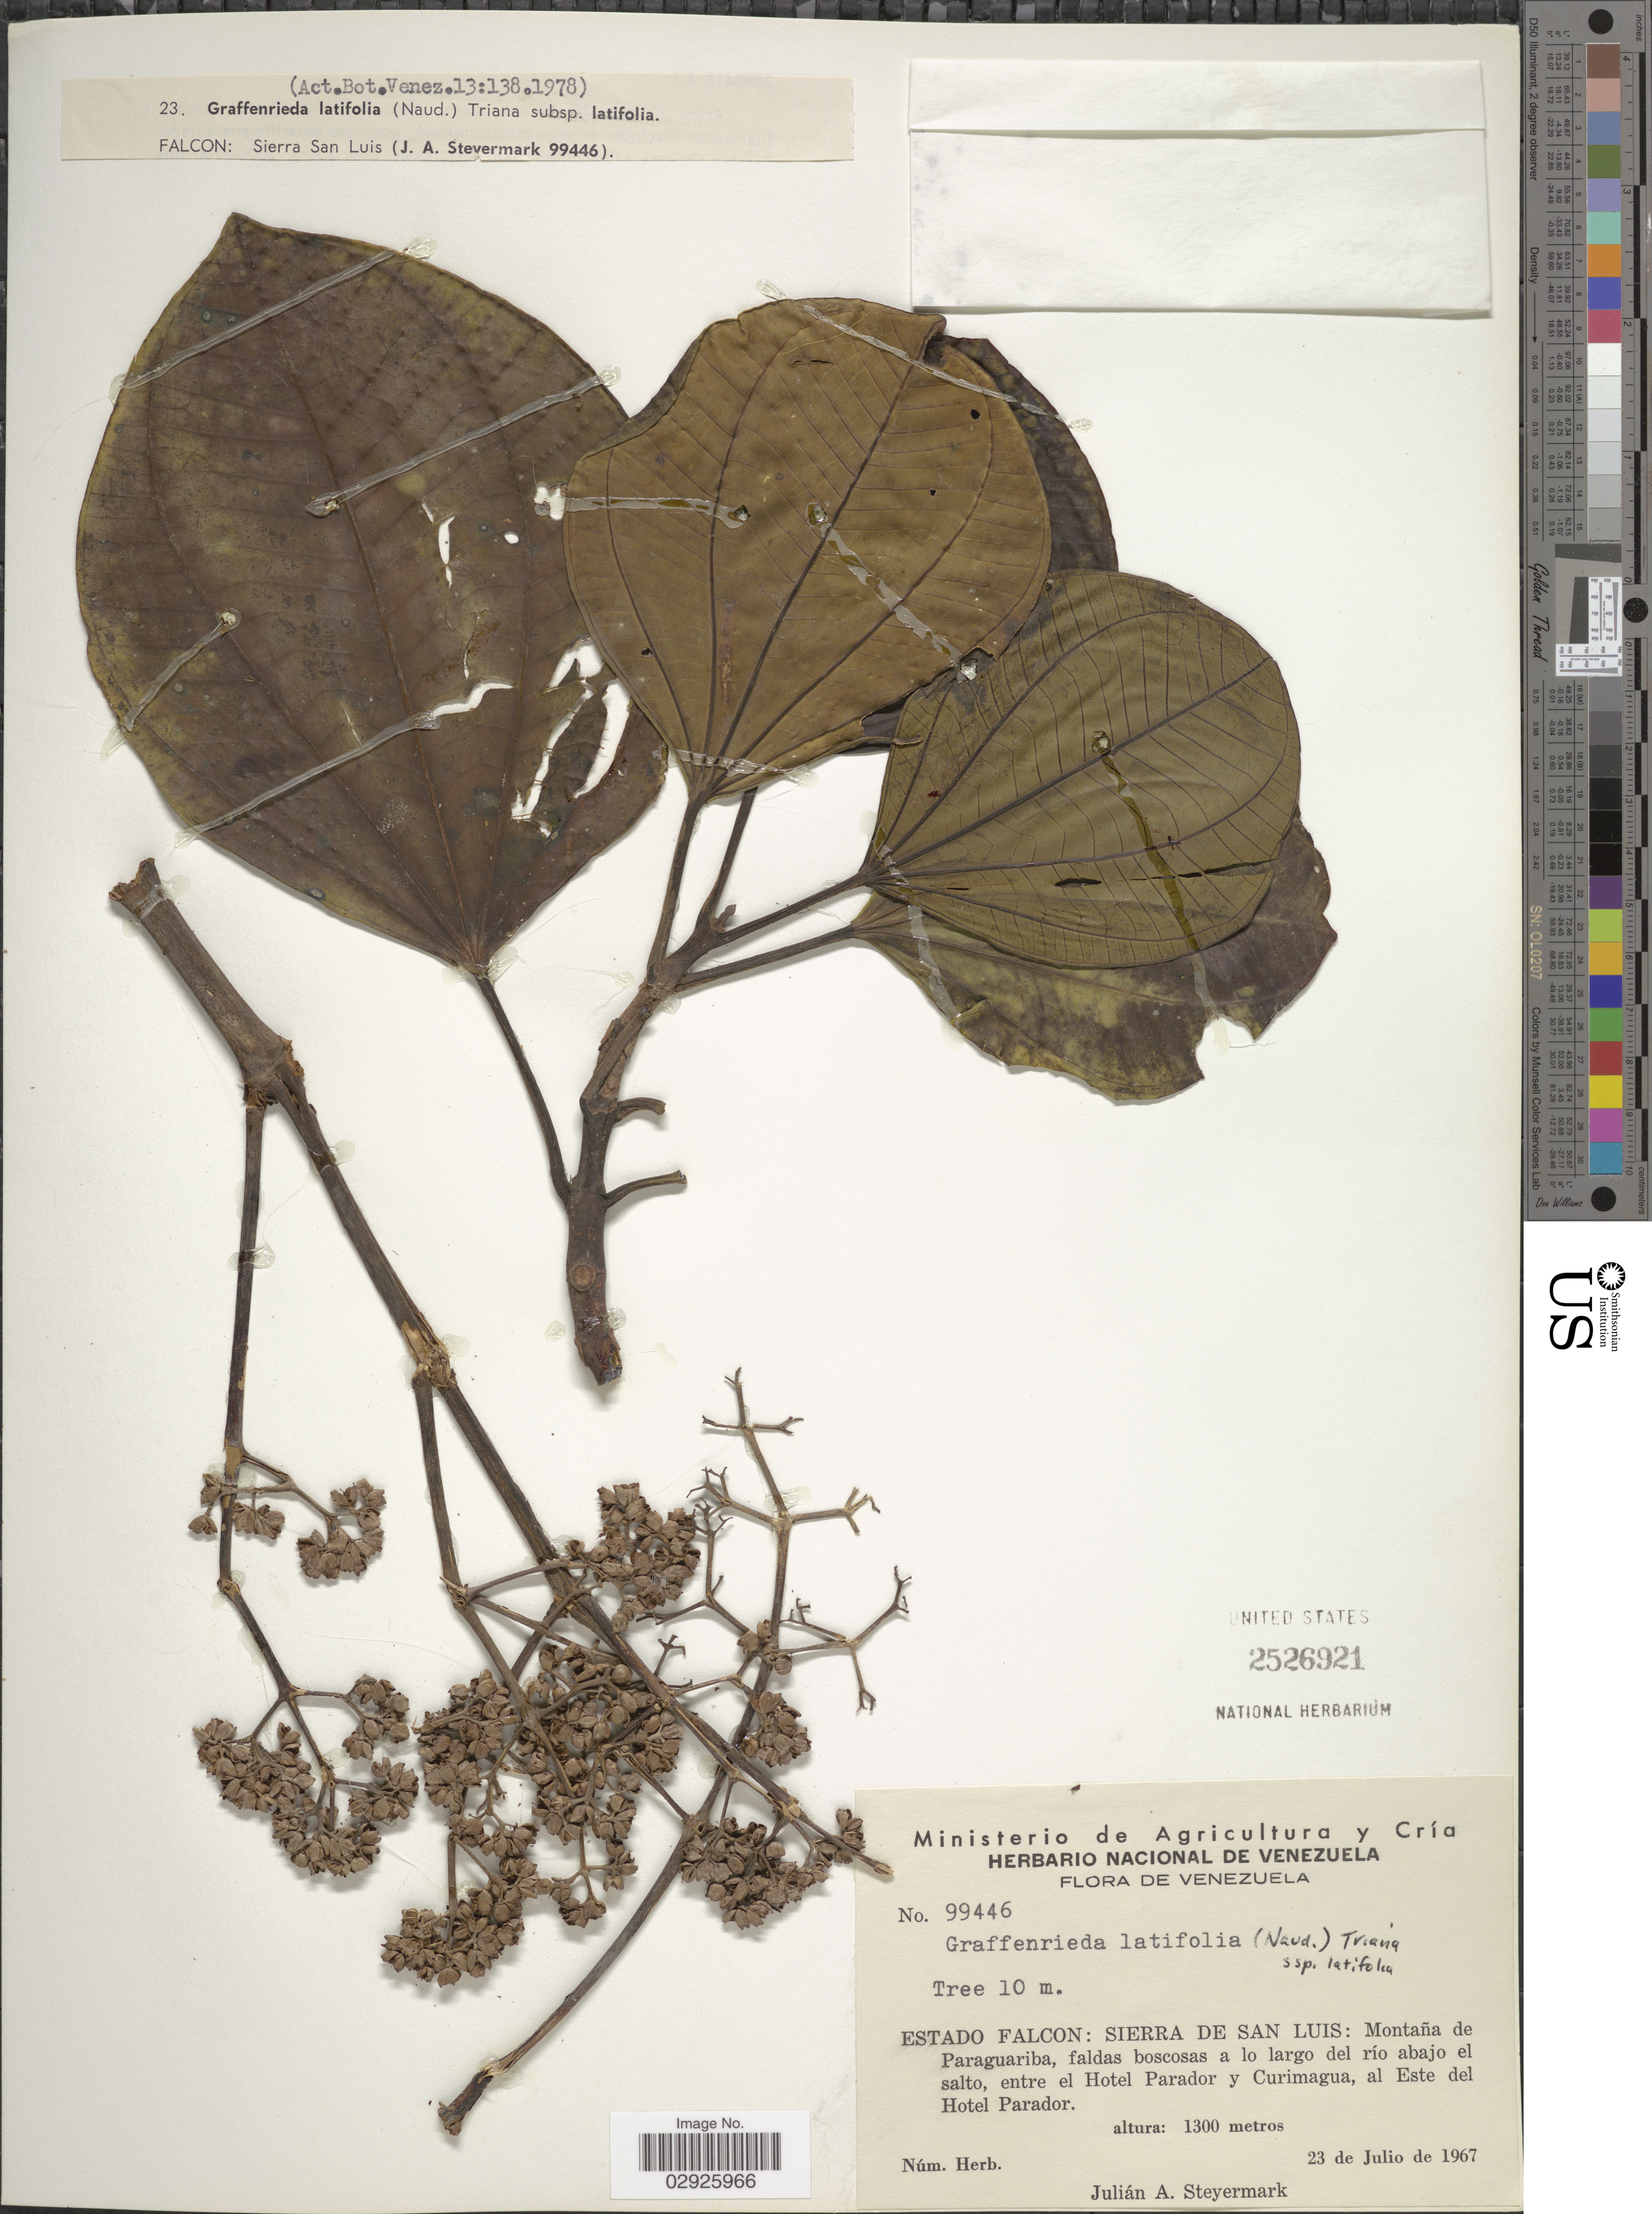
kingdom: Plantae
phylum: Tracheophyta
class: Magnoliopsida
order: Myrtales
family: Melastomataceae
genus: Graffenrieda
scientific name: Graffenrieda latifolia subsp. latifolia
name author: (Naudin) Triana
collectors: J. Steyermark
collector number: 99446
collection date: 1967-07-23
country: Venezuela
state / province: Falcón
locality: Sierra de San Luis: Montaña de Paraguariba, faldas boscosas a lo largo del río abajo el salto, entre el Hotel Parador y Curimagua, al Este del Hotel Parador.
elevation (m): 1300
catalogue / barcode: US 2526921